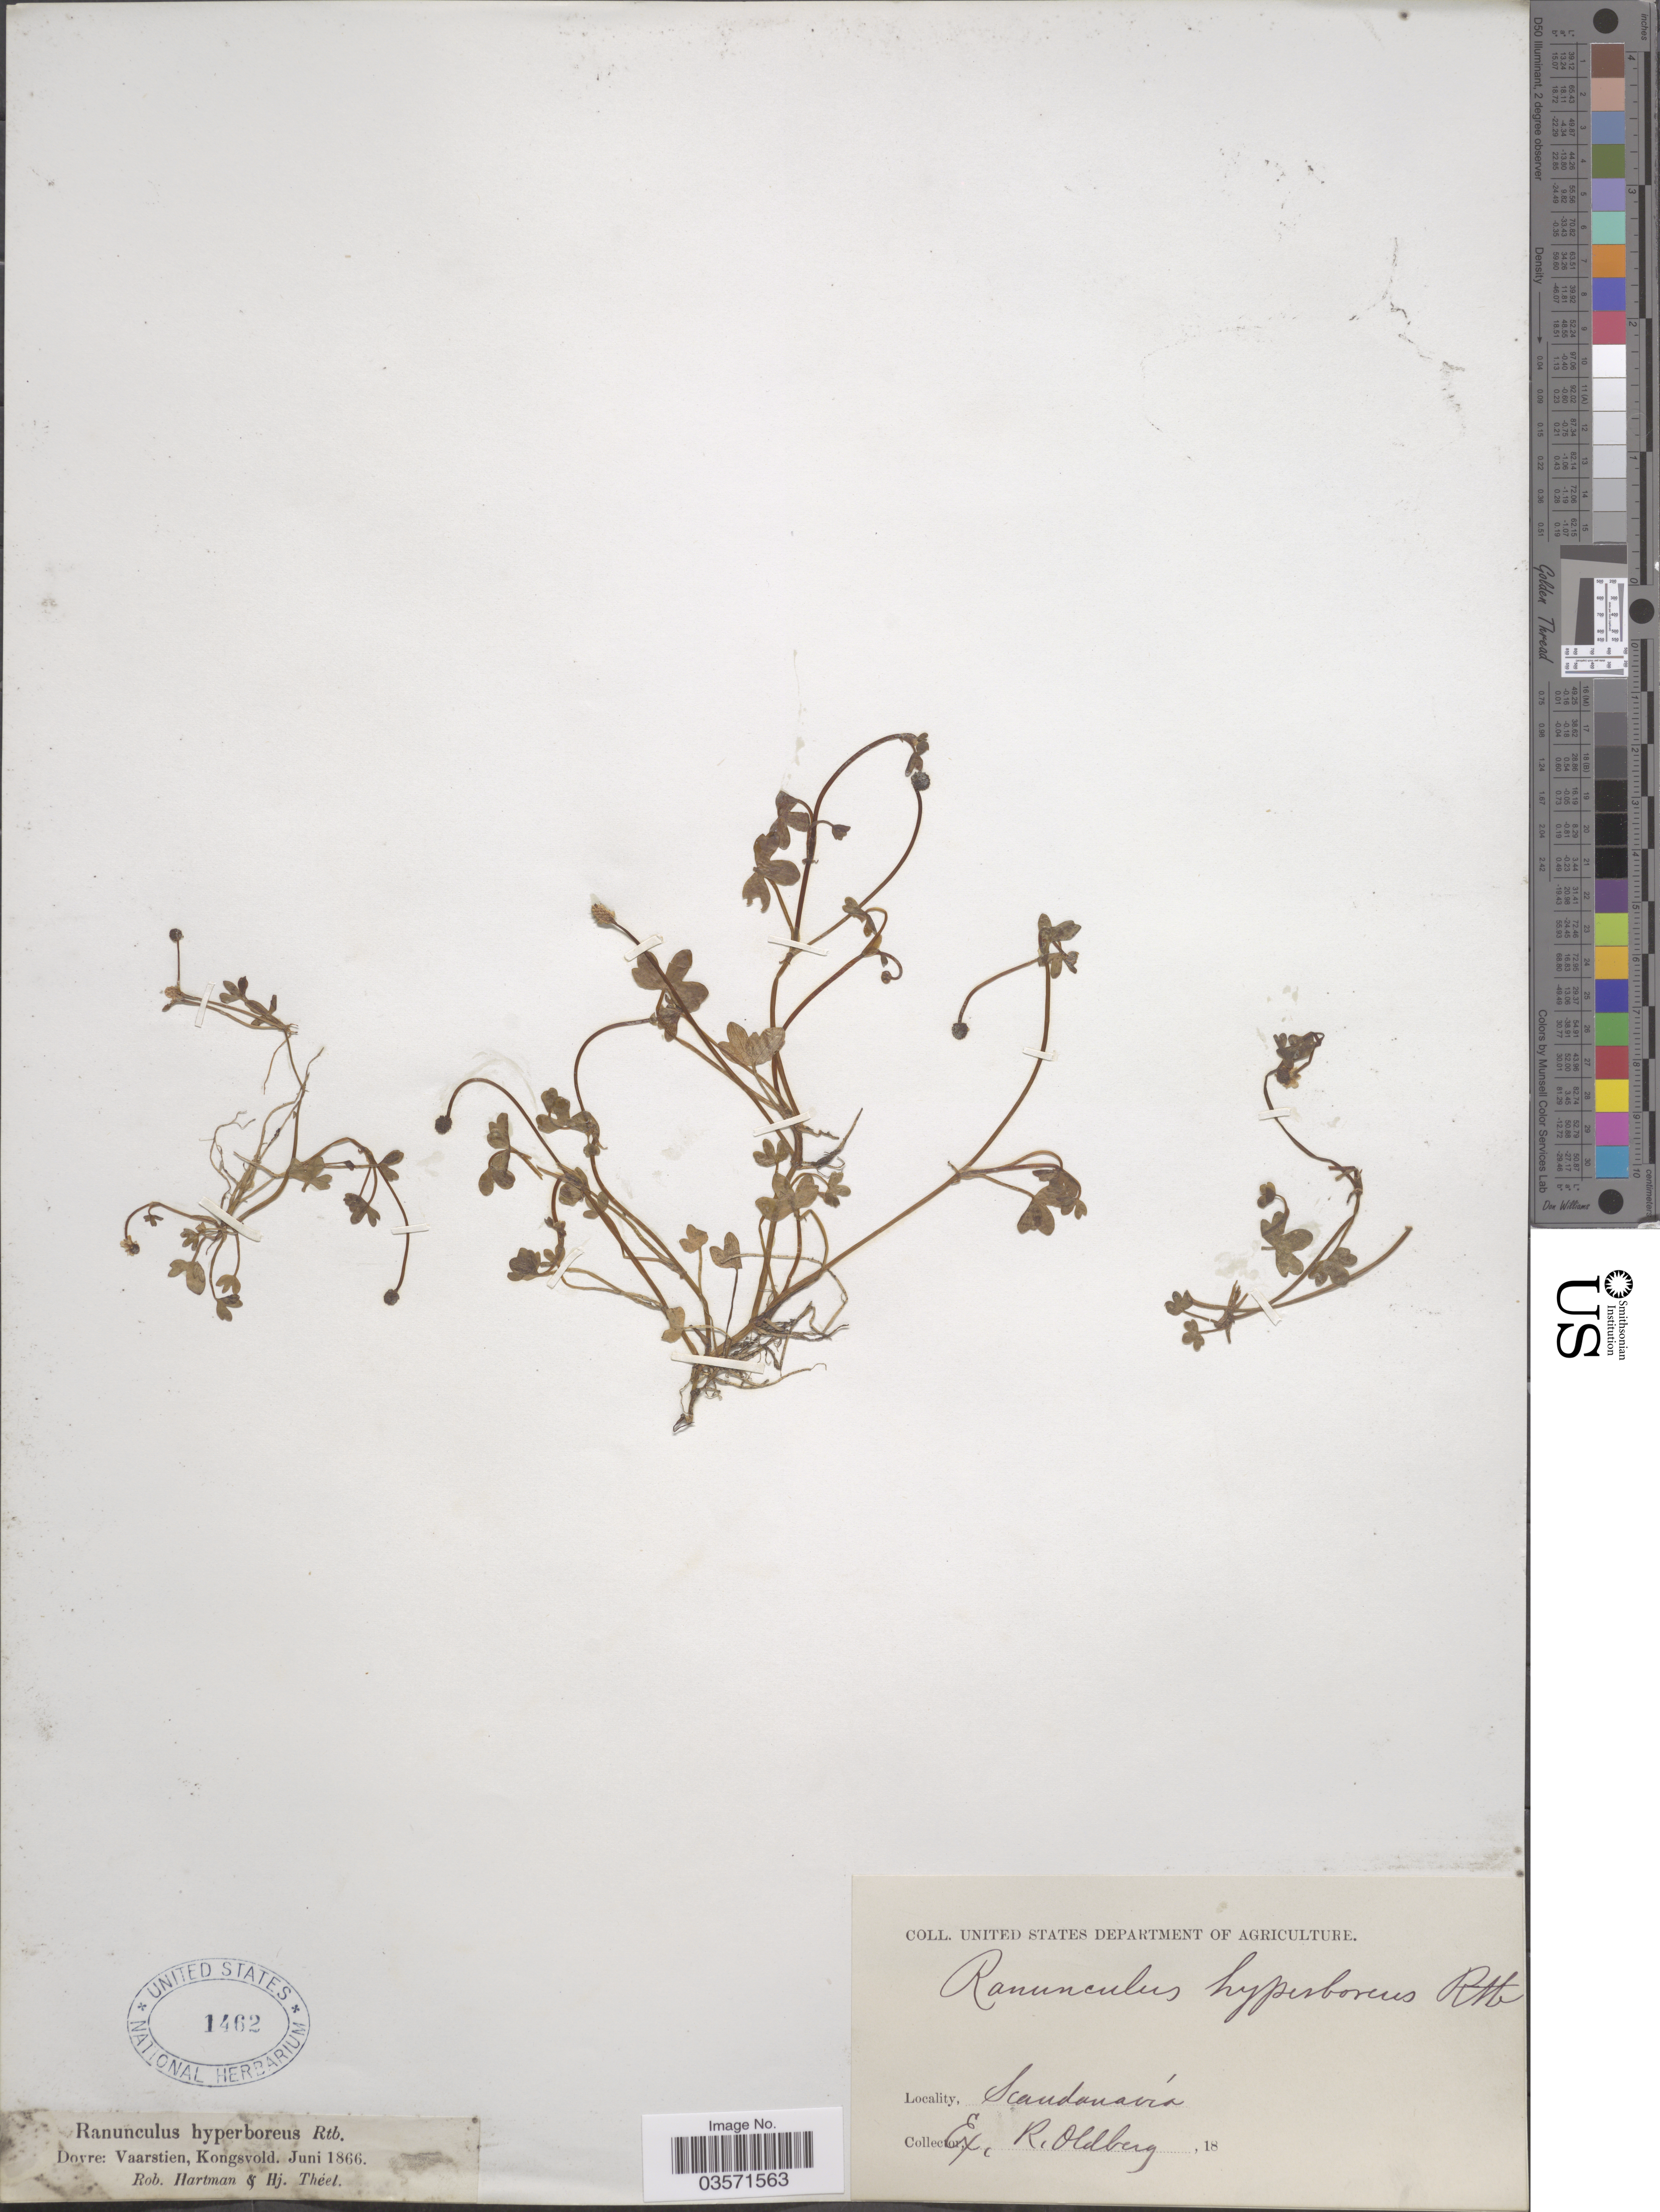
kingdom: Plantae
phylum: Tracheophyta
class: Magnoliopsida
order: Ranunculales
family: Ranunculaceae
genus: Ranunculus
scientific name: Ranunculus hyperboreus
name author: Rottb.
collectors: R. W. Hartman & H. Théel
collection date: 1866-06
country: Norway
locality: Dovre: Vaarstien, Kongsvold. Scandinavía.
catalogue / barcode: US 1462